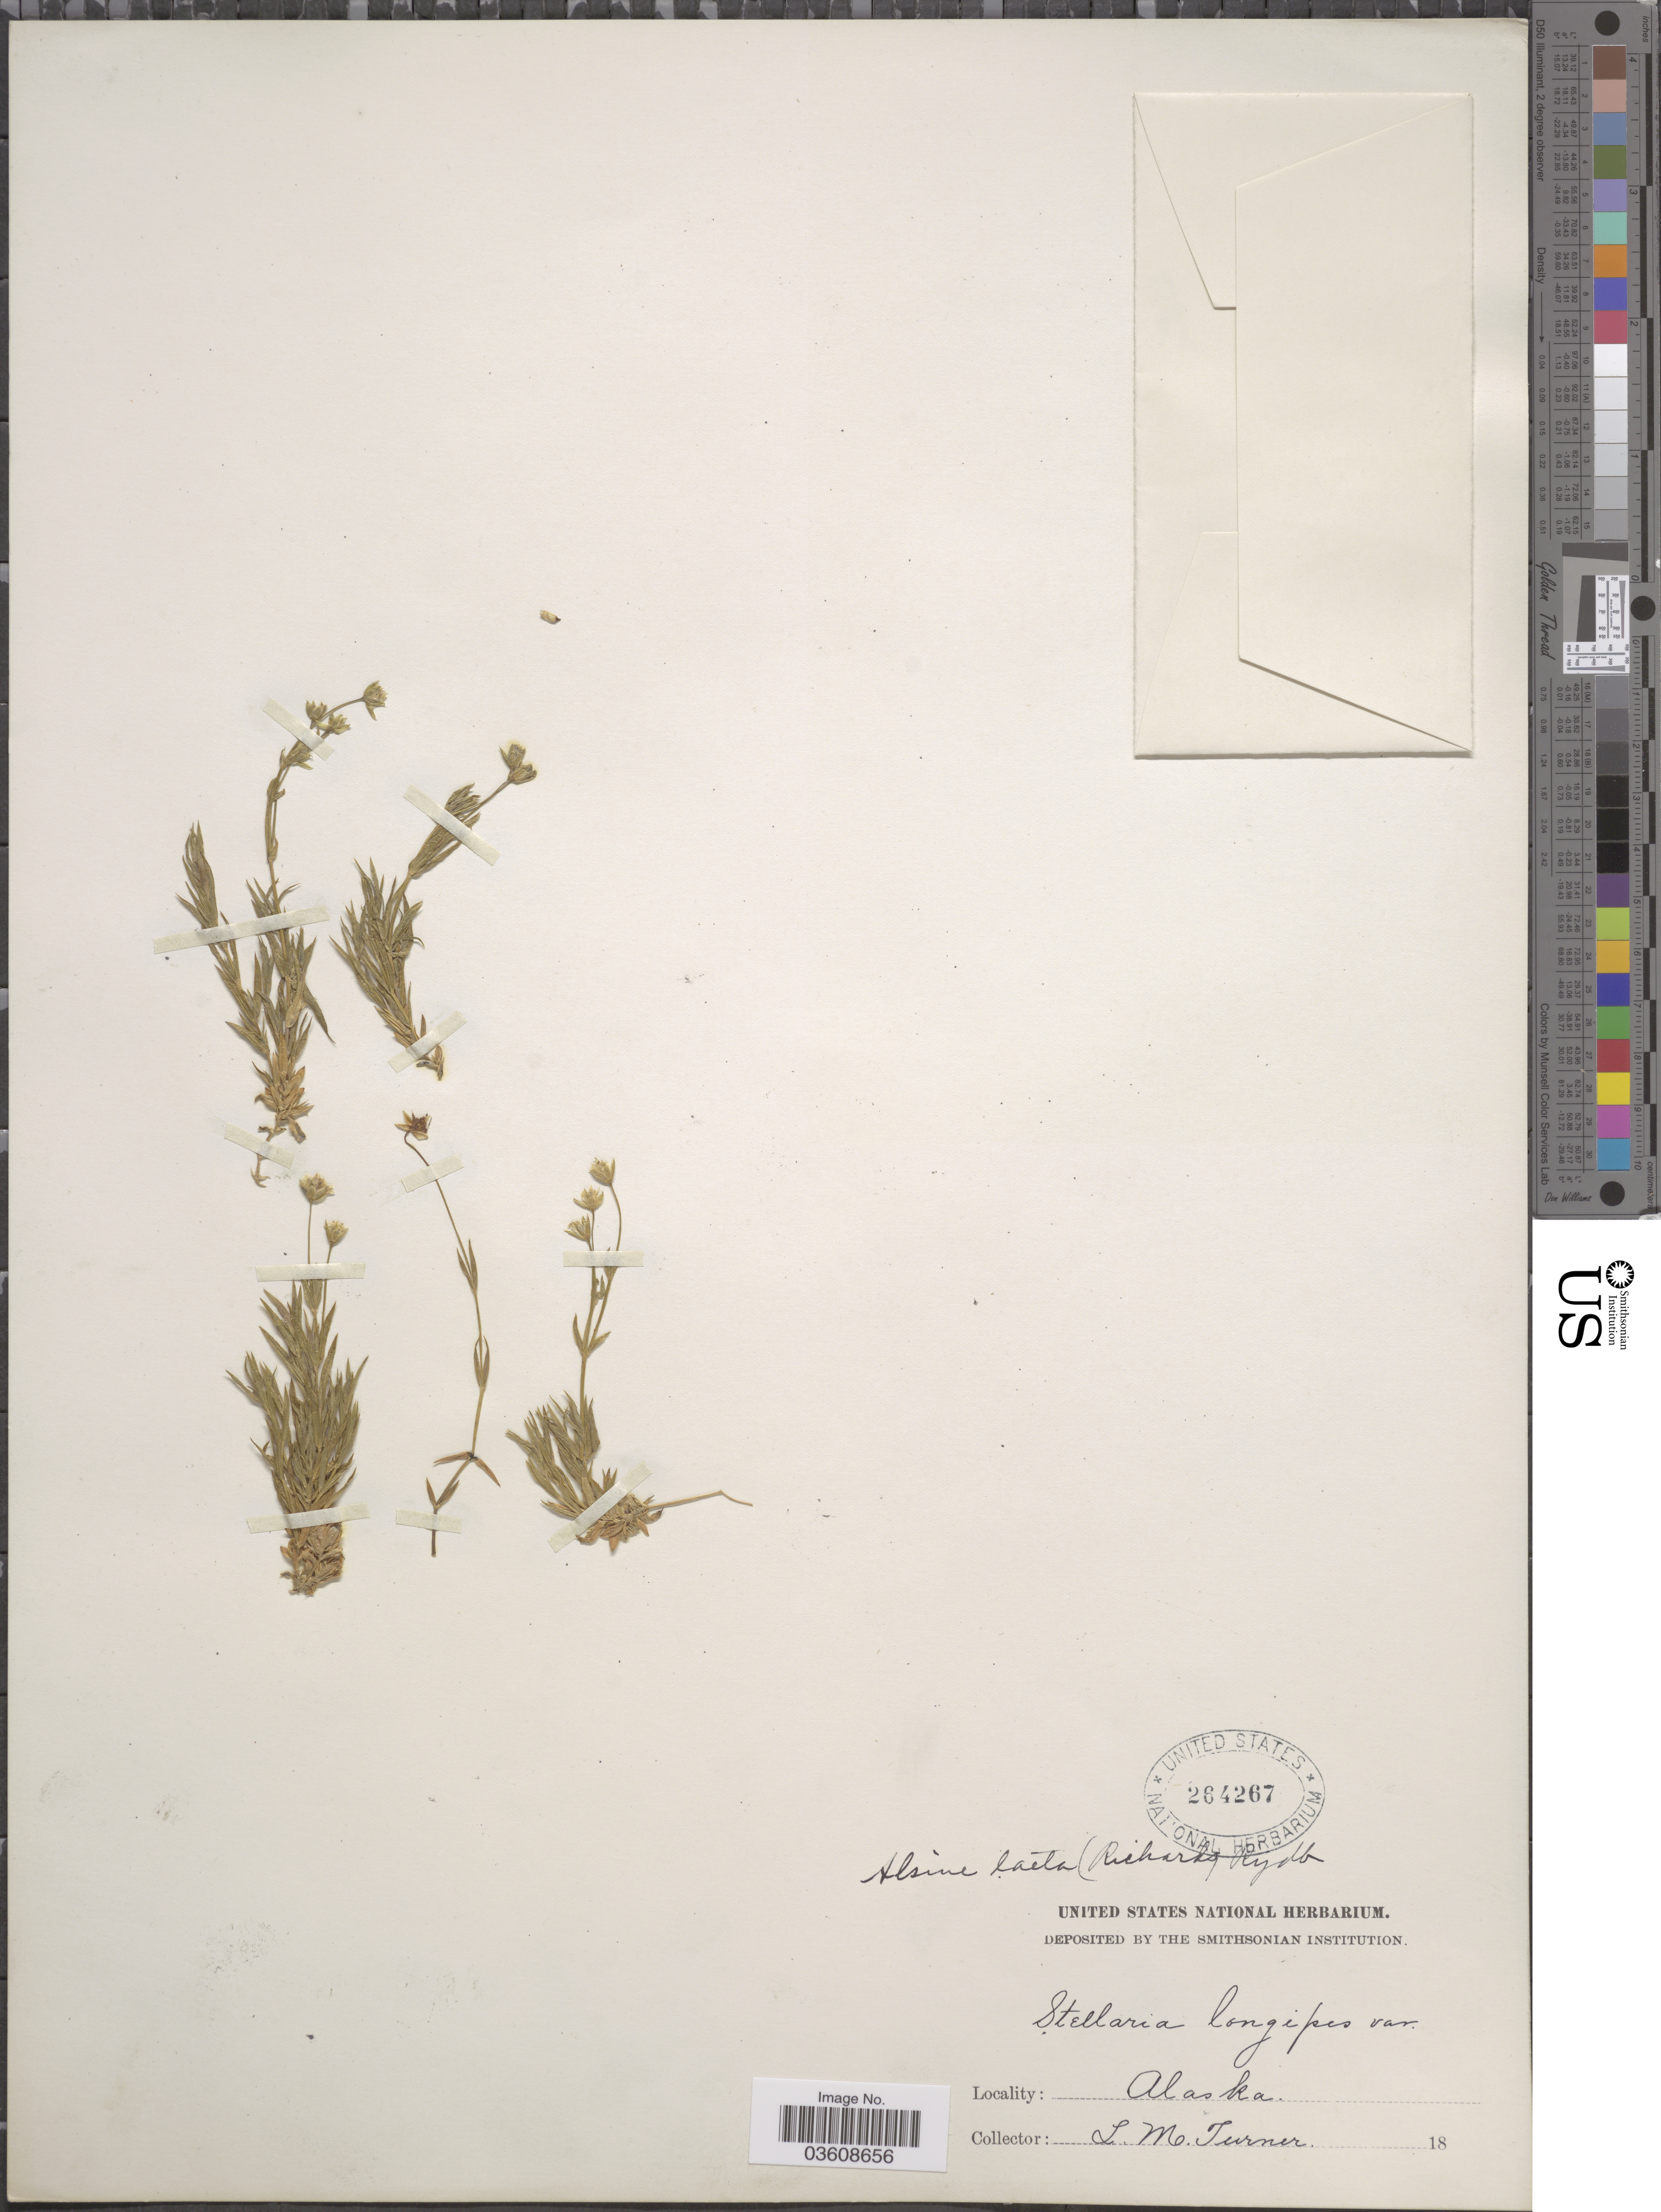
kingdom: Plantae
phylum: Tracheophyta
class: Magnoliopsida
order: Caryophyllales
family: Caryophyllaceae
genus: Stellaria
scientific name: Stellaria longipes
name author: Goldie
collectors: L. M. Turner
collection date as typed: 18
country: United States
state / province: Alaska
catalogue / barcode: US 264267